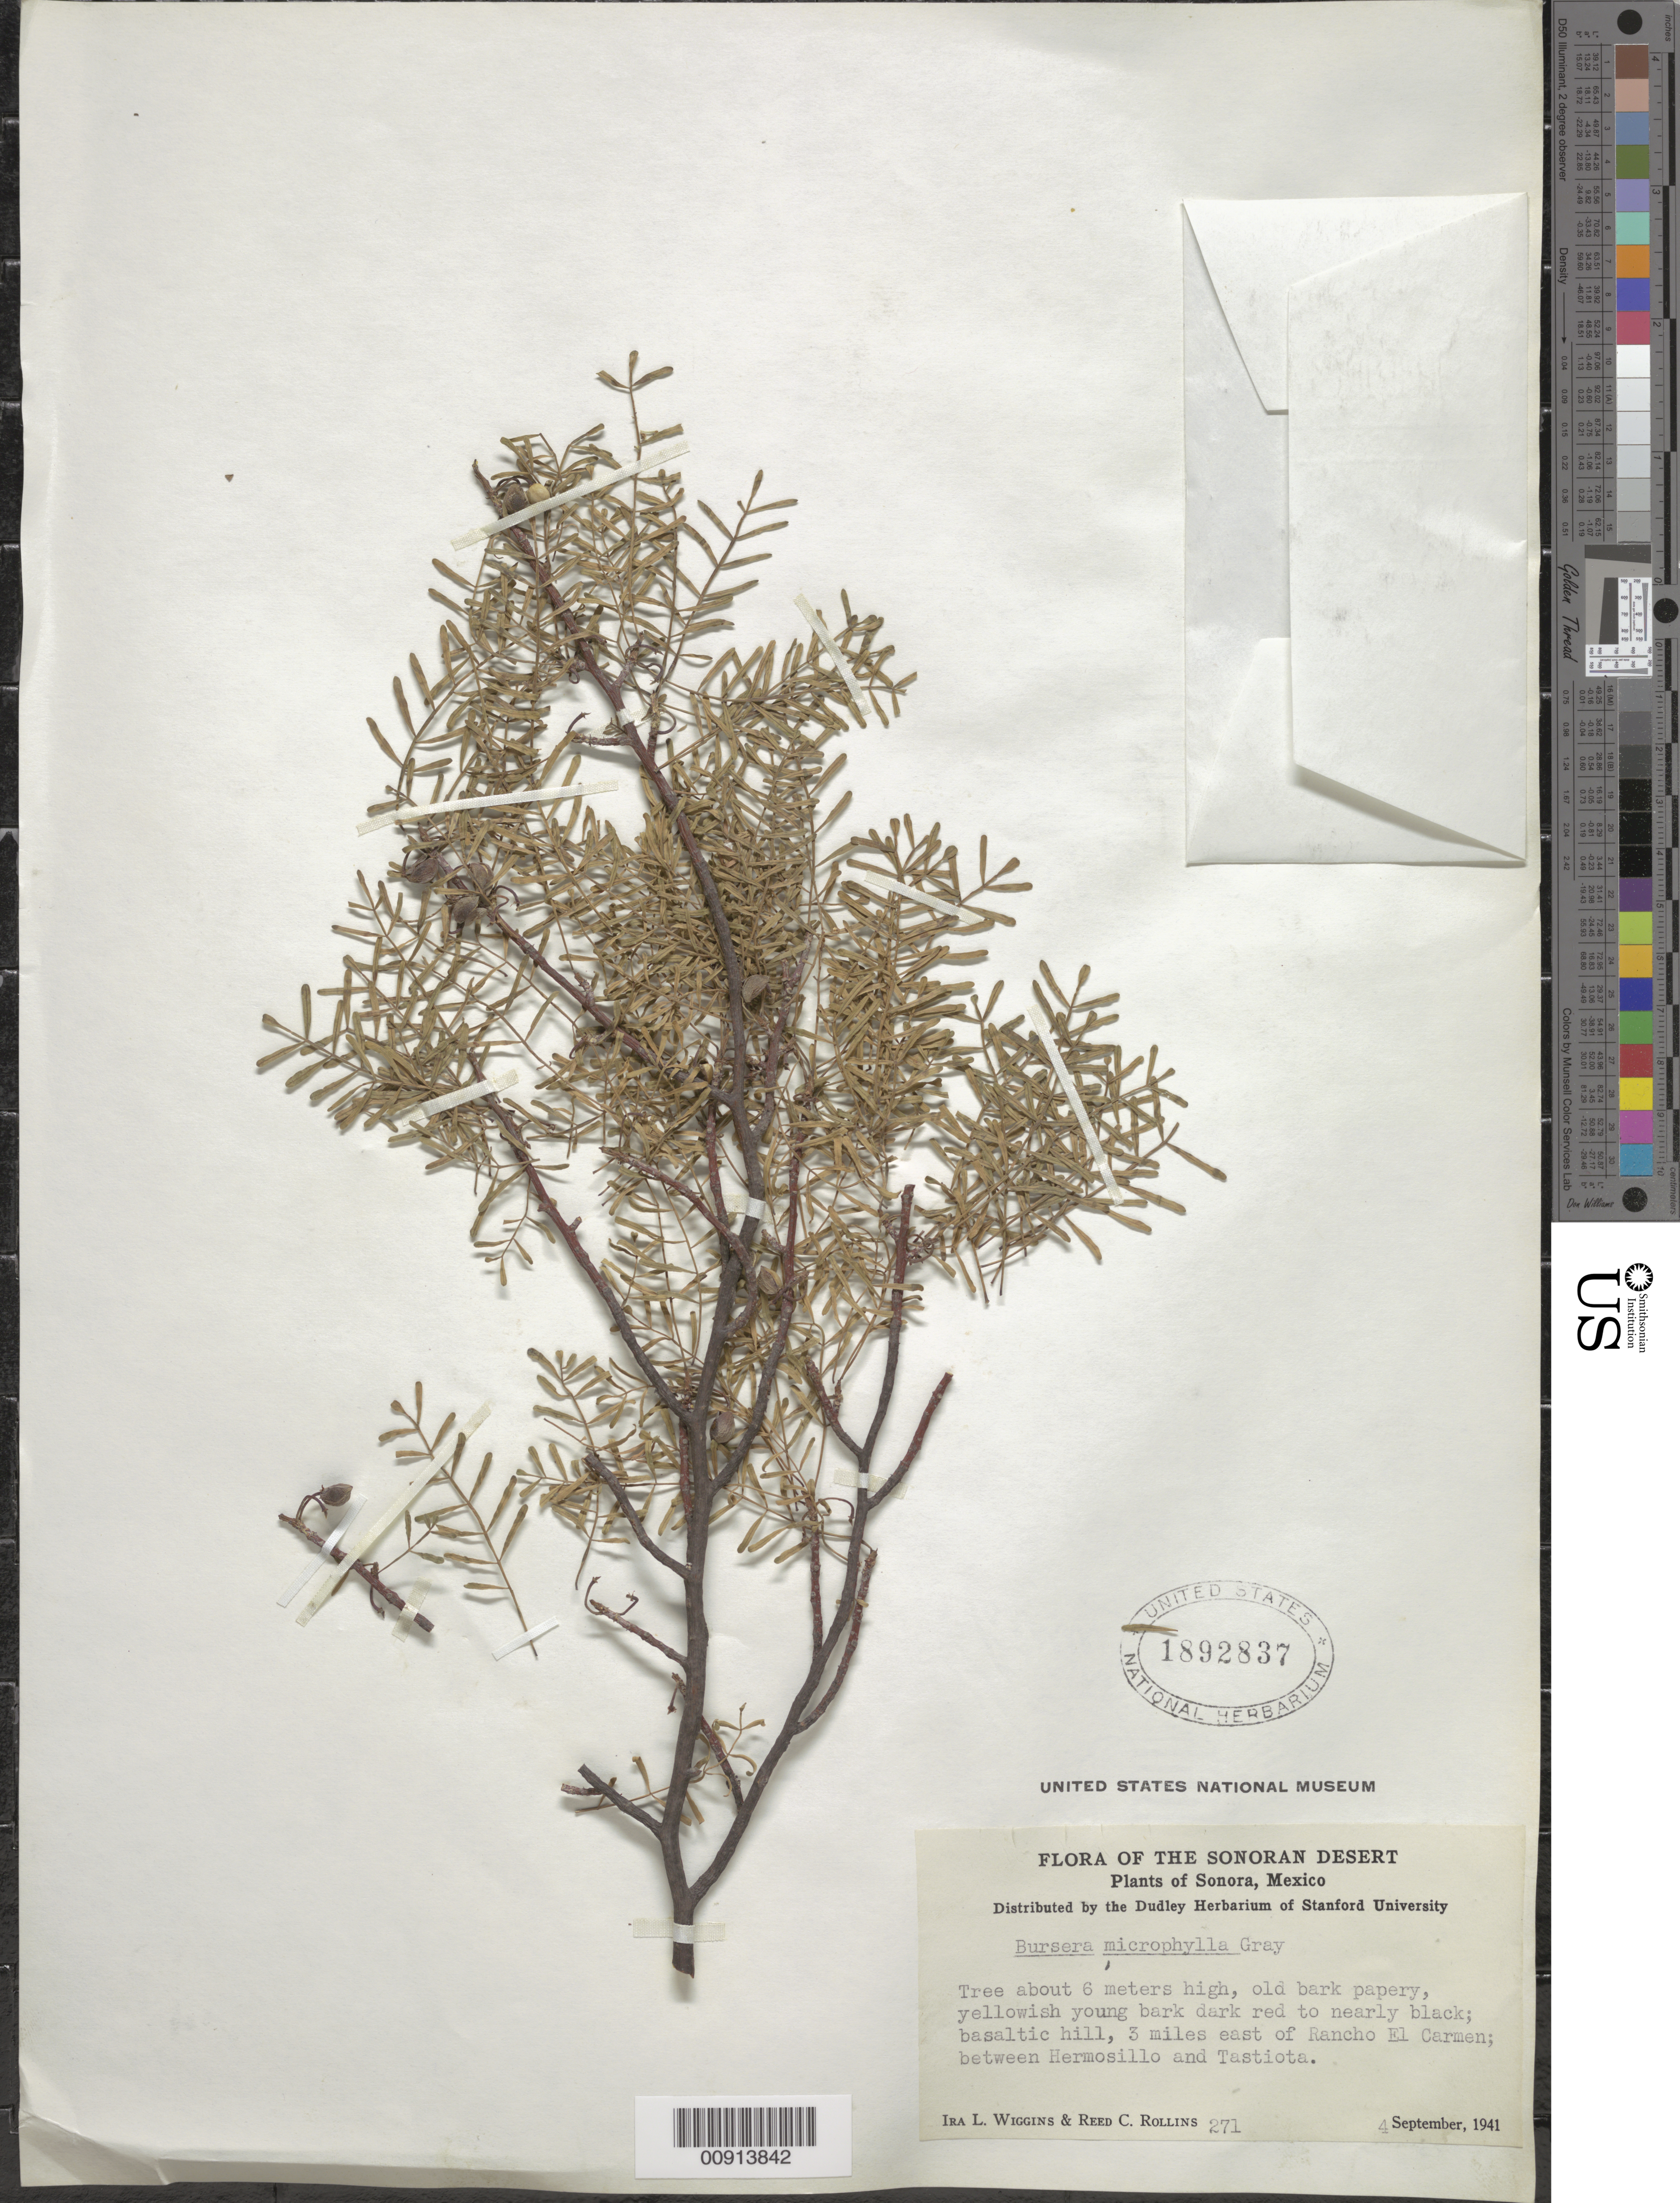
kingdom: Plantae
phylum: Tracheophyta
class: Magnoliopsida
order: Sapindales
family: Burseraceae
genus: Bursera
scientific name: Bursera microphylla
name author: A. Gray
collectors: I. L. Wiggins & R. C. Rollins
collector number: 271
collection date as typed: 04 Sep 1941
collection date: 1941-09-04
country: Mexico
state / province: Sonora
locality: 3 miles east of Rancho El Carmen; between Hermosillo and Tastiota.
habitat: Basaltic hill.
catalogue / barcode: US 1892837